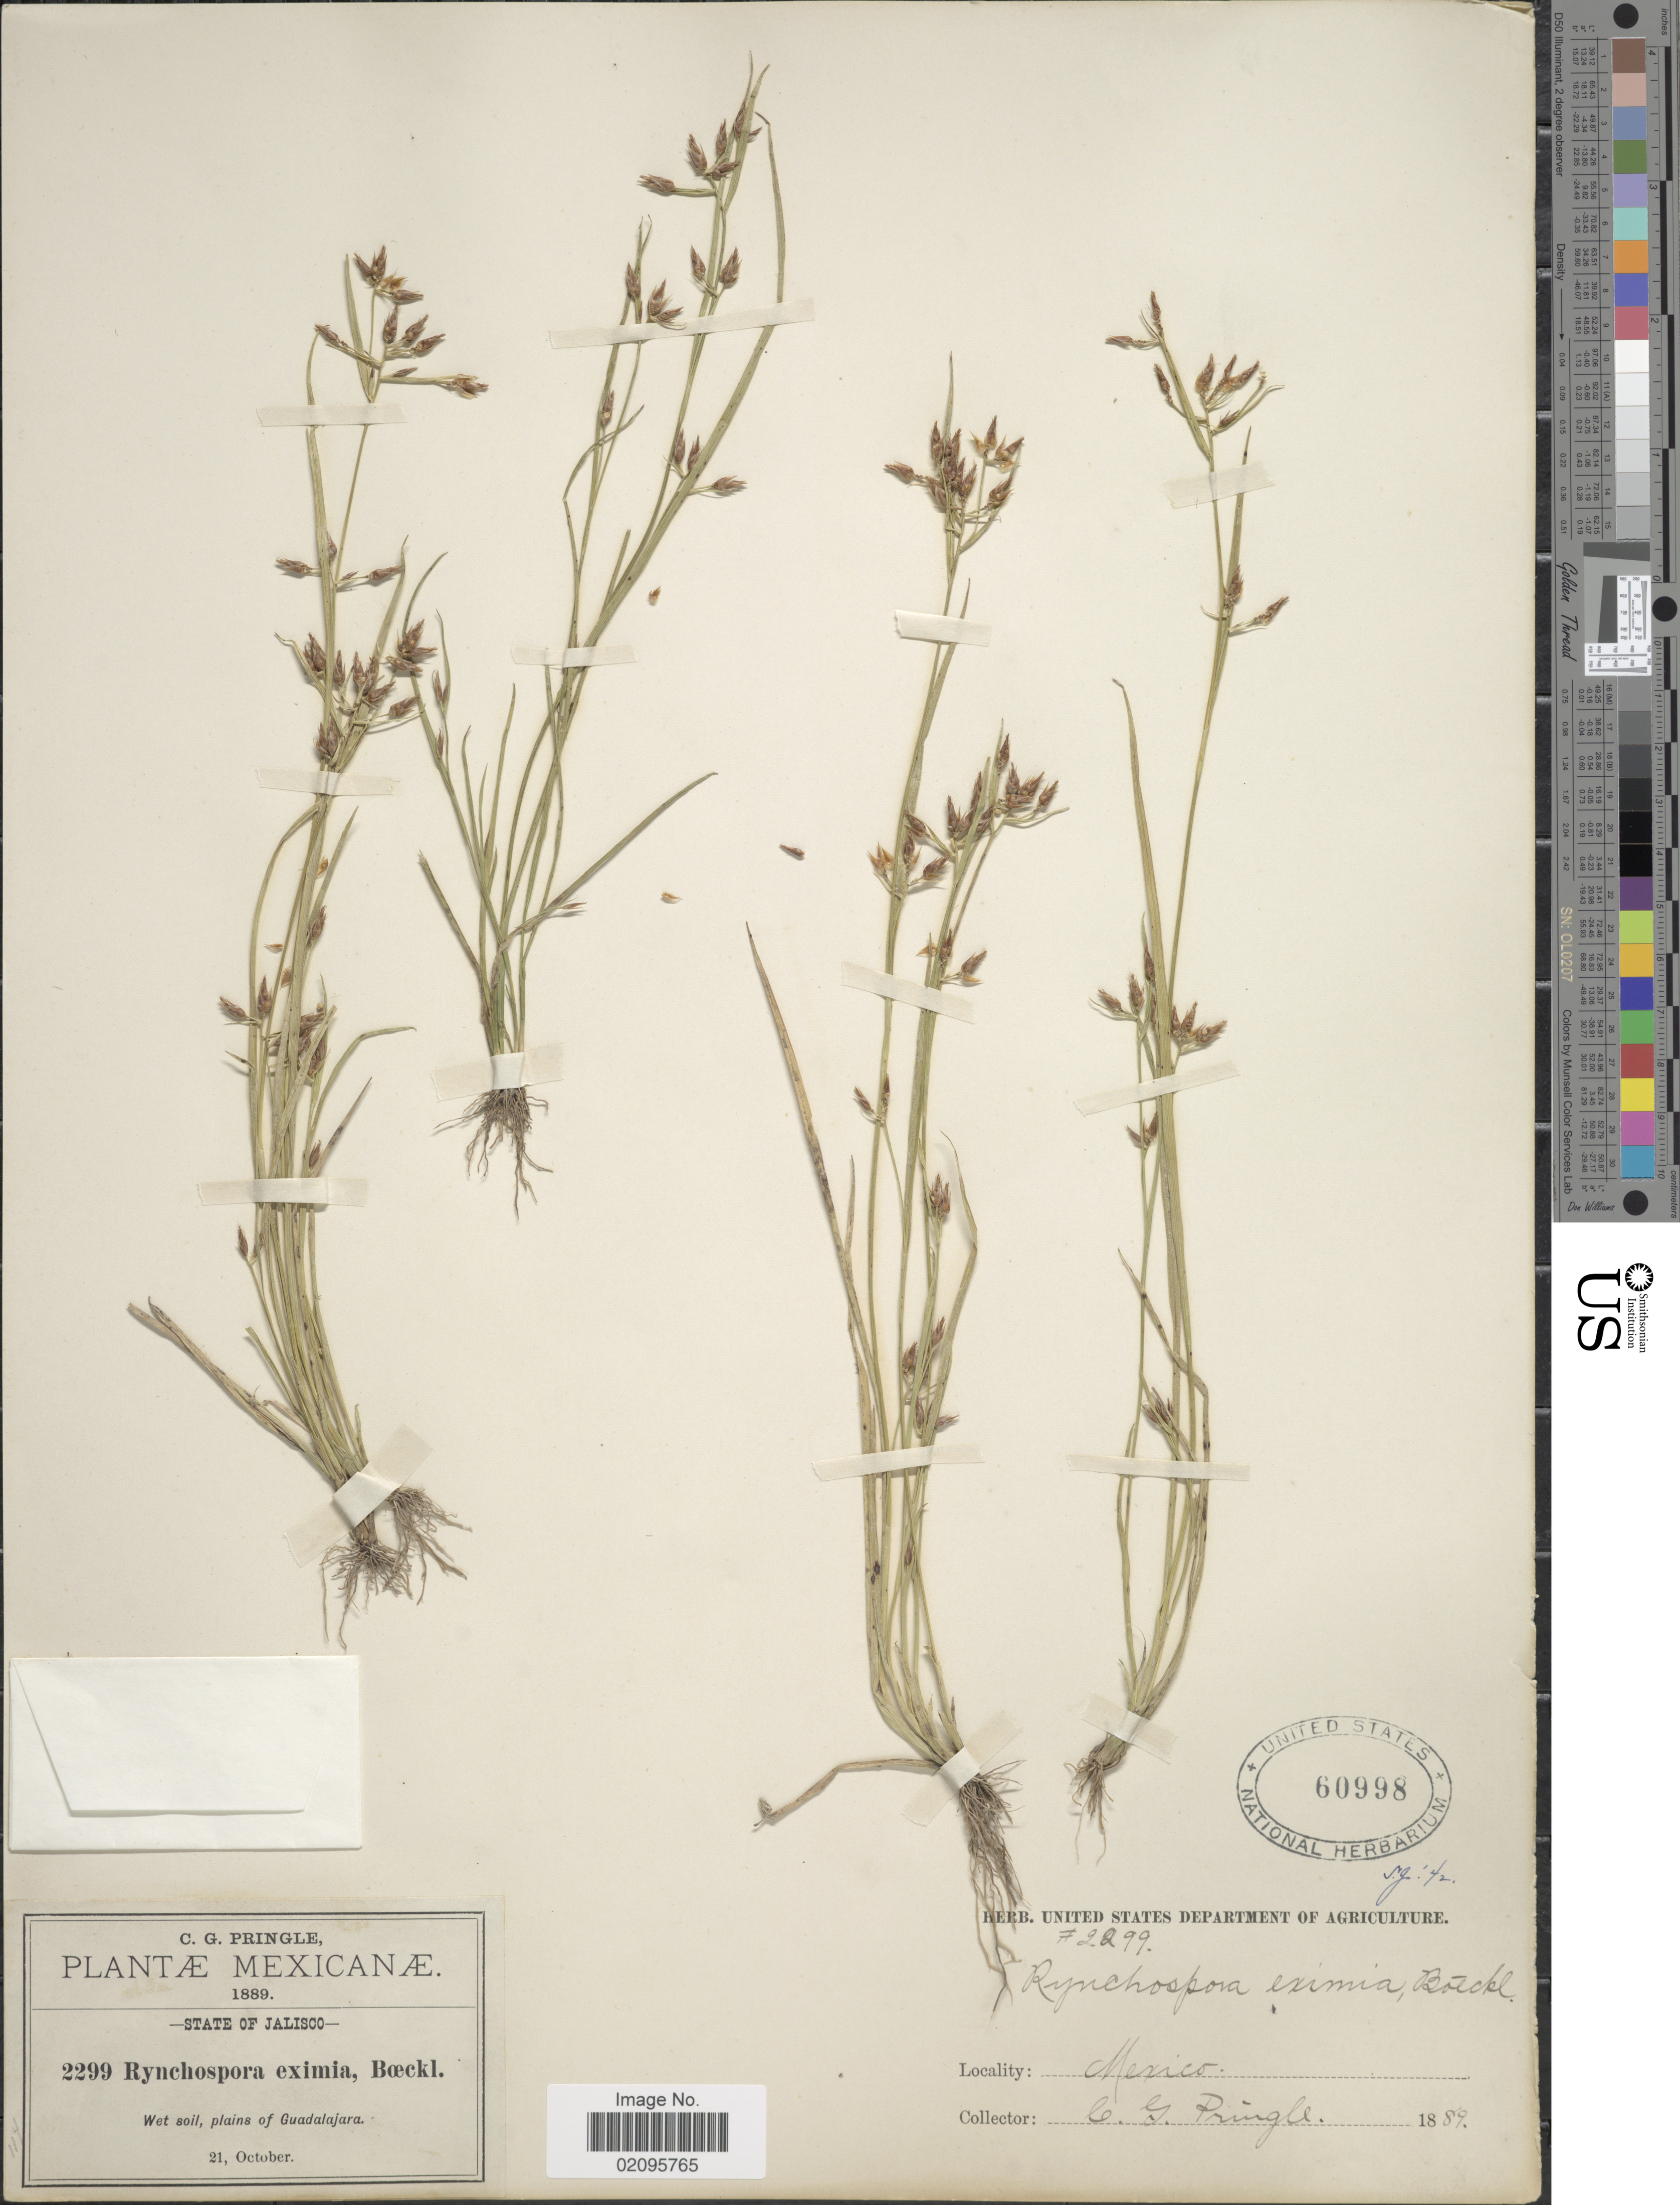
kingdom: Plantae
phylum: Tracheophyta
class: Liliopsida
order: Poales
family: Cyperaceae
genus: Rhynchospora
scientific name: Rhynchospora eximia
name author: (Nees) Boeckeler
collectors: C. G. Pringle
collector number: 2299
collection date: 1889-10-21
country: Mexico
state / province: Jalisco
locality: Plains of Guadalajara.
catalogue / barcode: US 60998